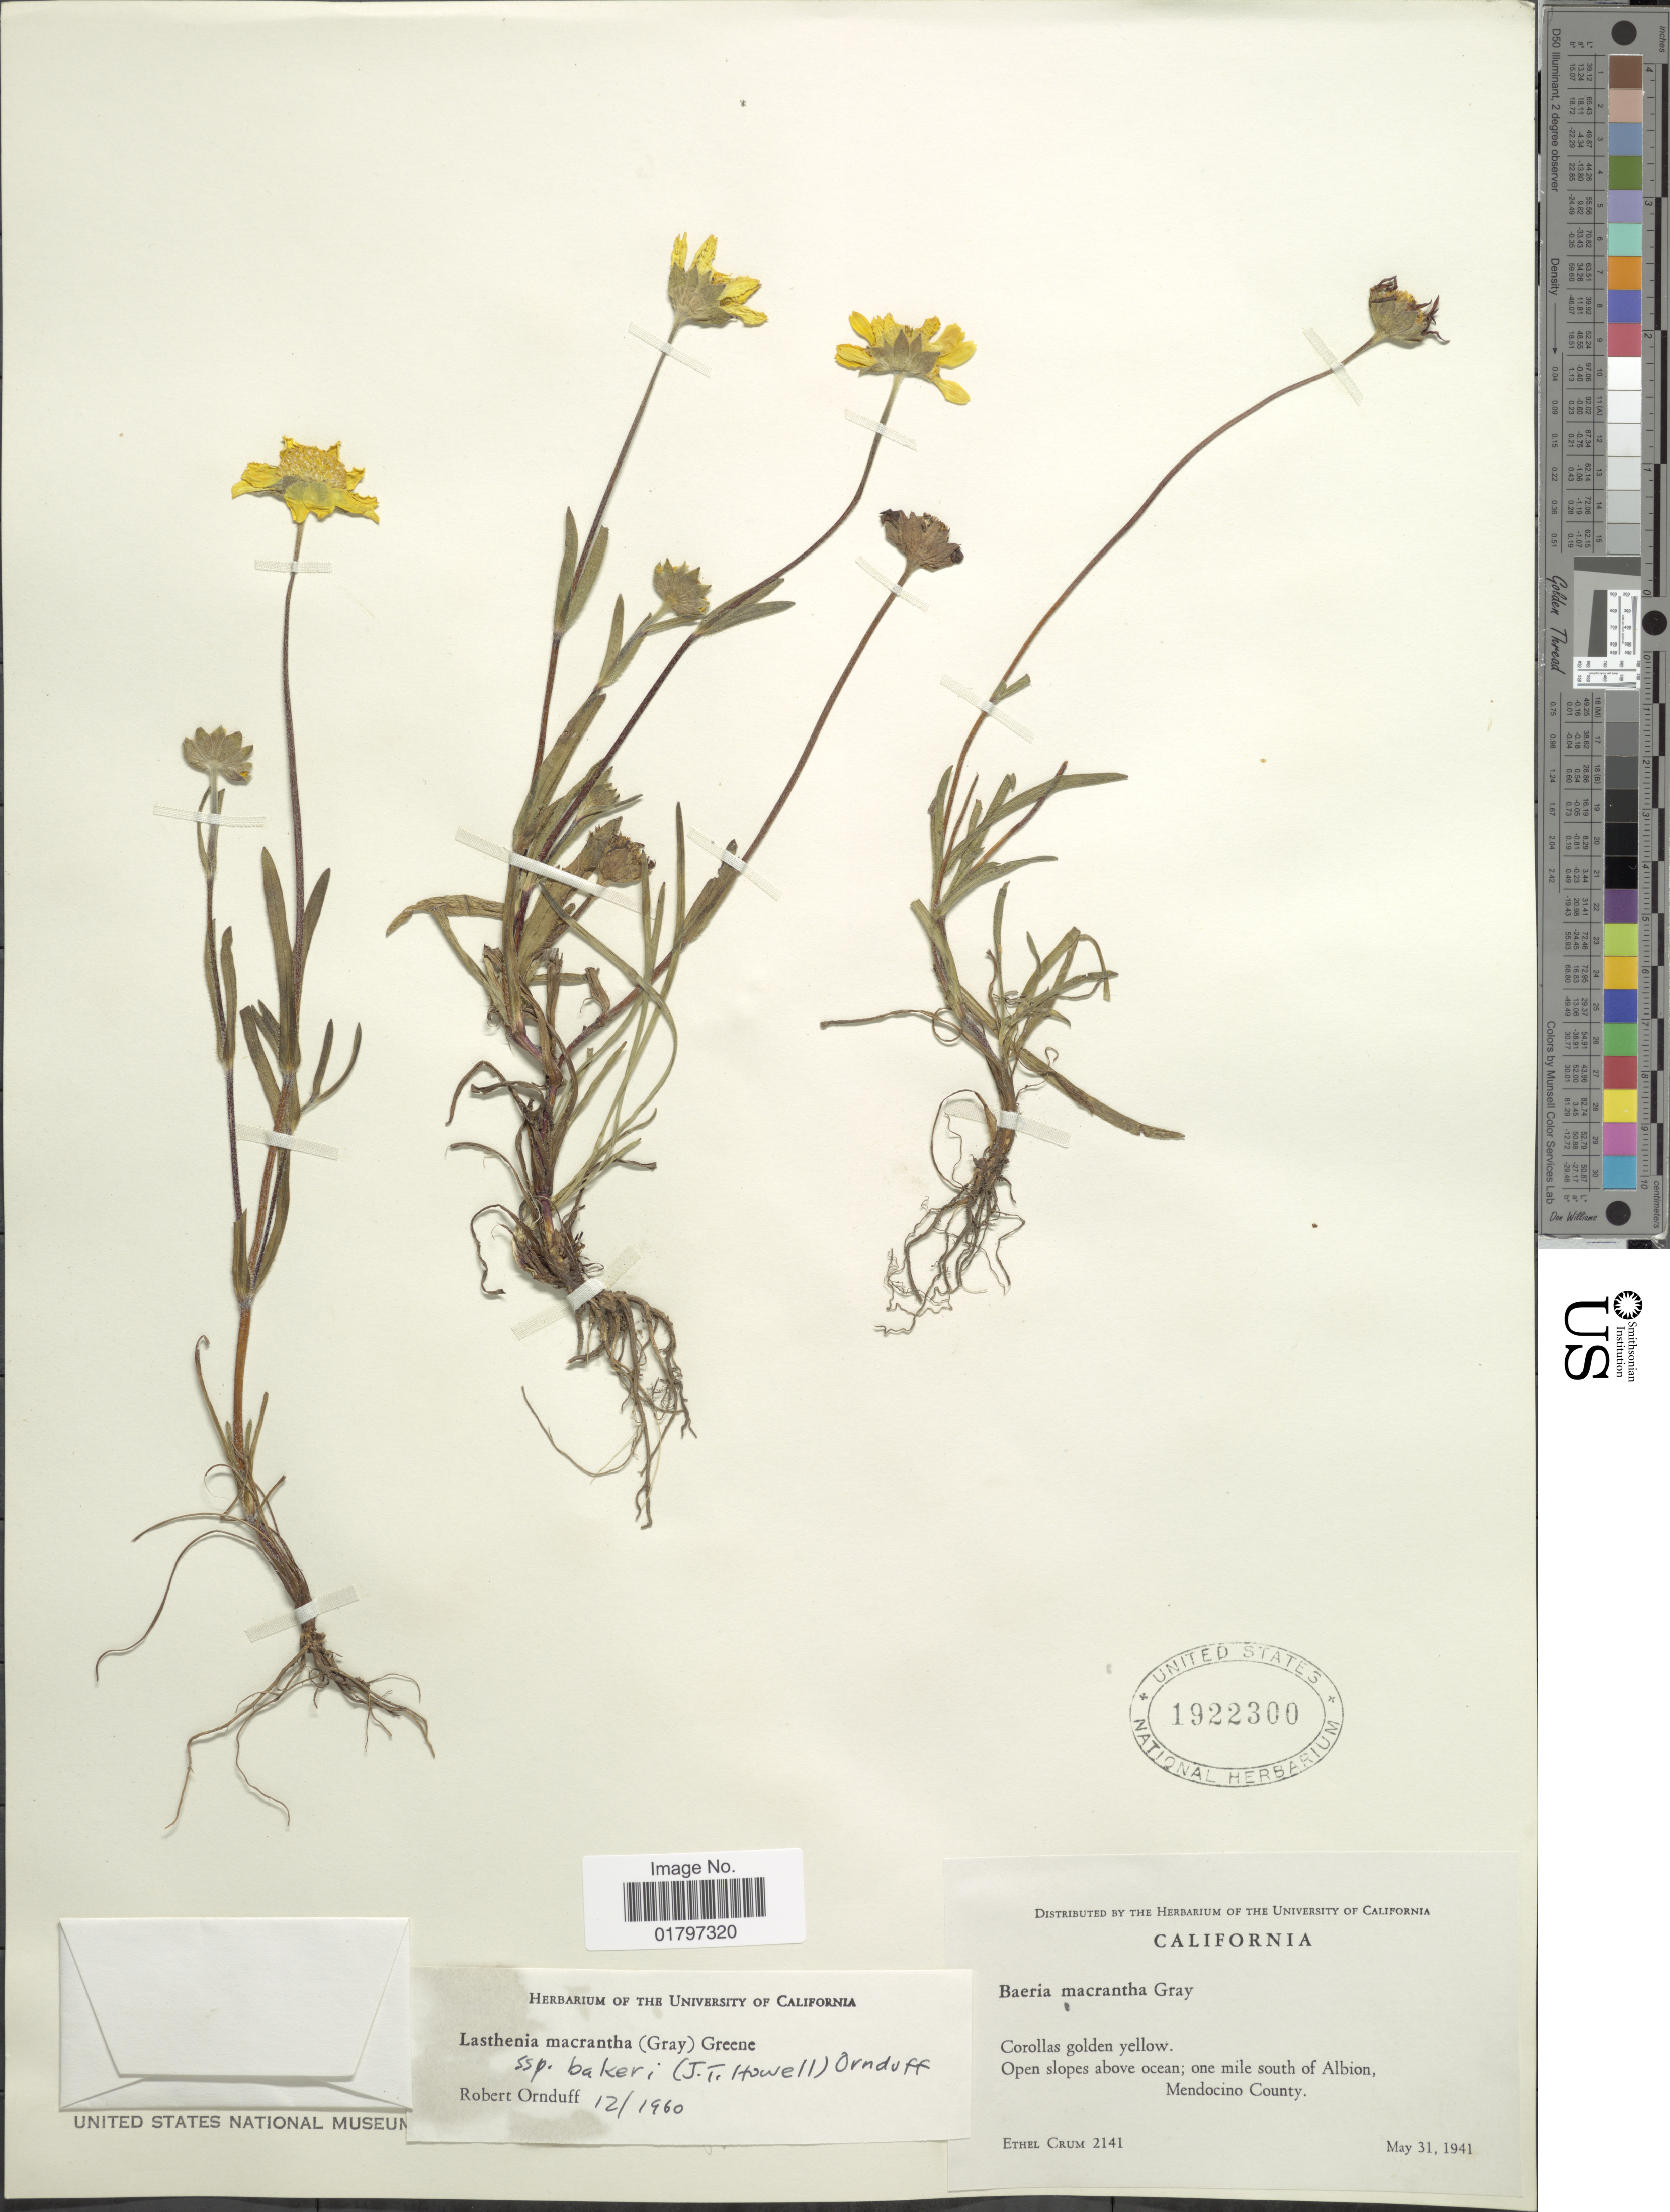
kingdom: Plantae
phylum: Tracheophyta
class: Magnoliopsida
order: Asterales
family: Asteraceae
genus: Lasthenia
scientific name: Lasthenia lasthemia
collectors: E. K. Crum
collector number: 2141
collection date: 1941-05-31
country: United States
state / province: California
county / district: Mendocino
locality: Open slopes above ocean; one mile south of Albion, Mendocino County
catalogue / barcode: US 1922300